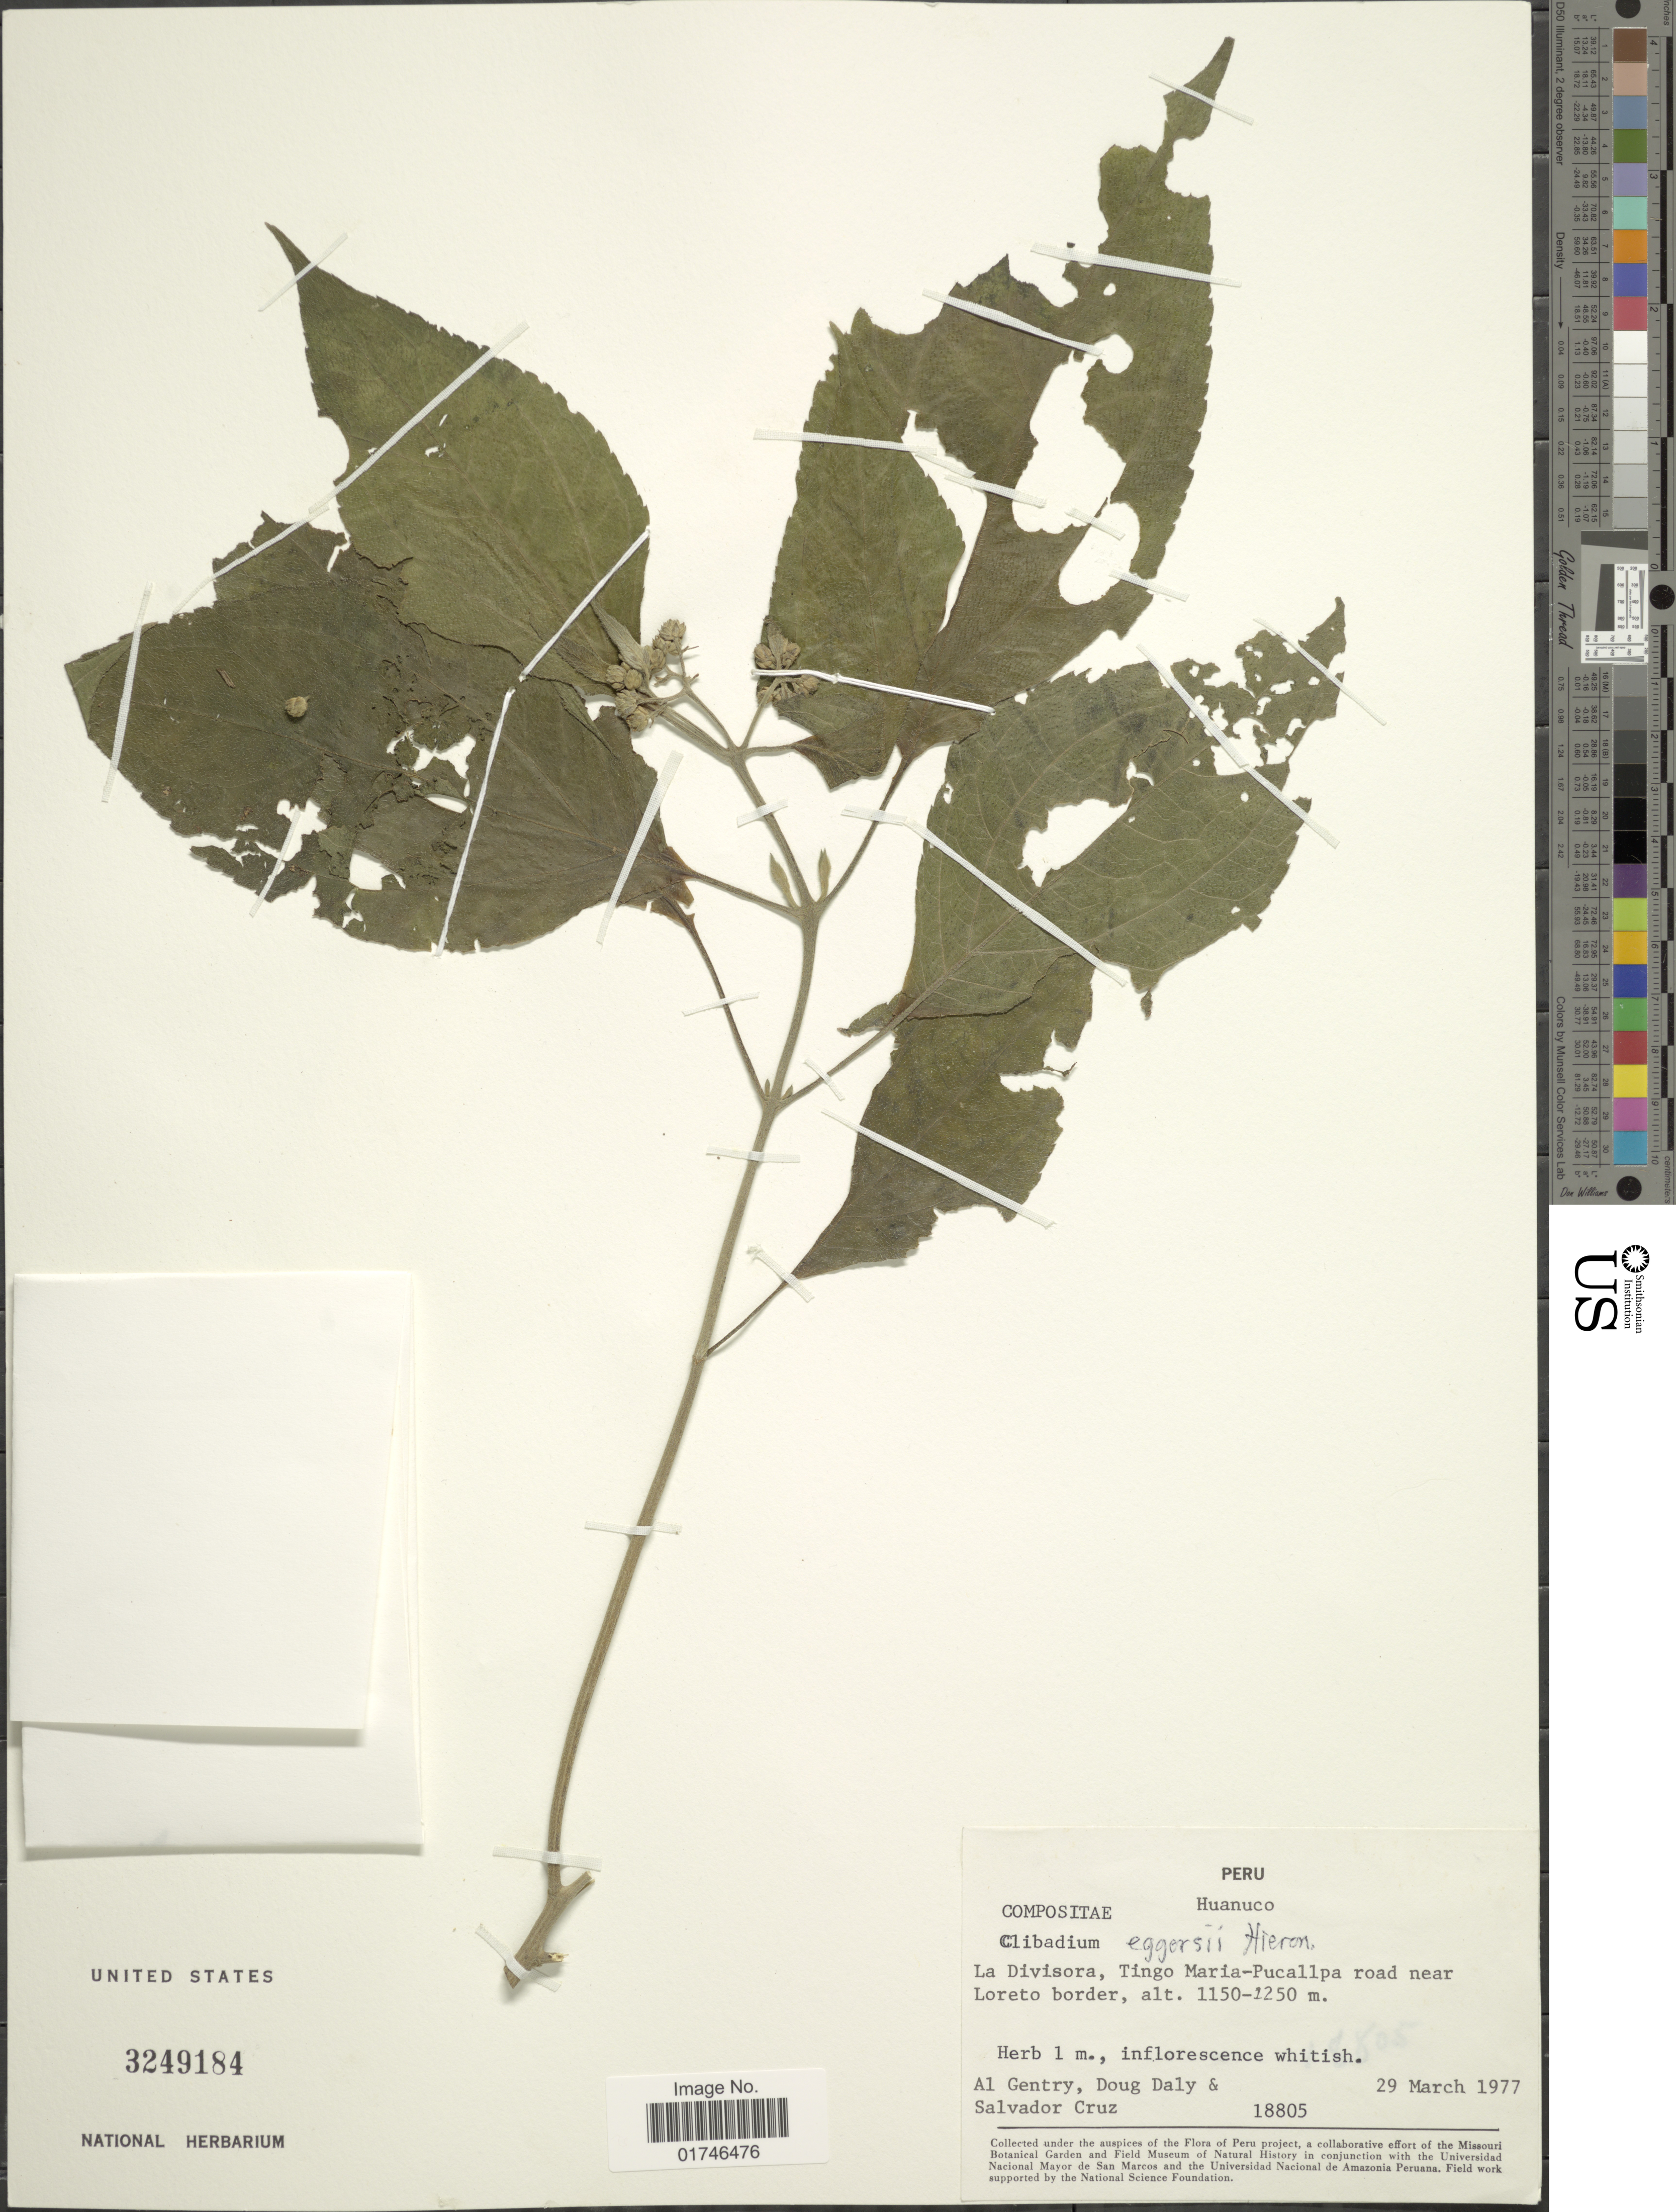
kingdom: Plantae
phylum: Tracheophyta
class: Magnoliopsida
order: Asterales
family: Asteraceae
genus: Clibadium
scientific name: Clibadium eggersii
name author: Hieron.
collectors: A. H. Gentry, D. C. Daly & S. Cruz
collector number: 18805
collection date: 1977-03-29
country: Peru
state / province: Huánuco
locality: Huanuco. La Divisora, Tingo Maria-Pucallpa road near Loreto border.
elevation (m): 1150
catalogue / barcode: US 3249184